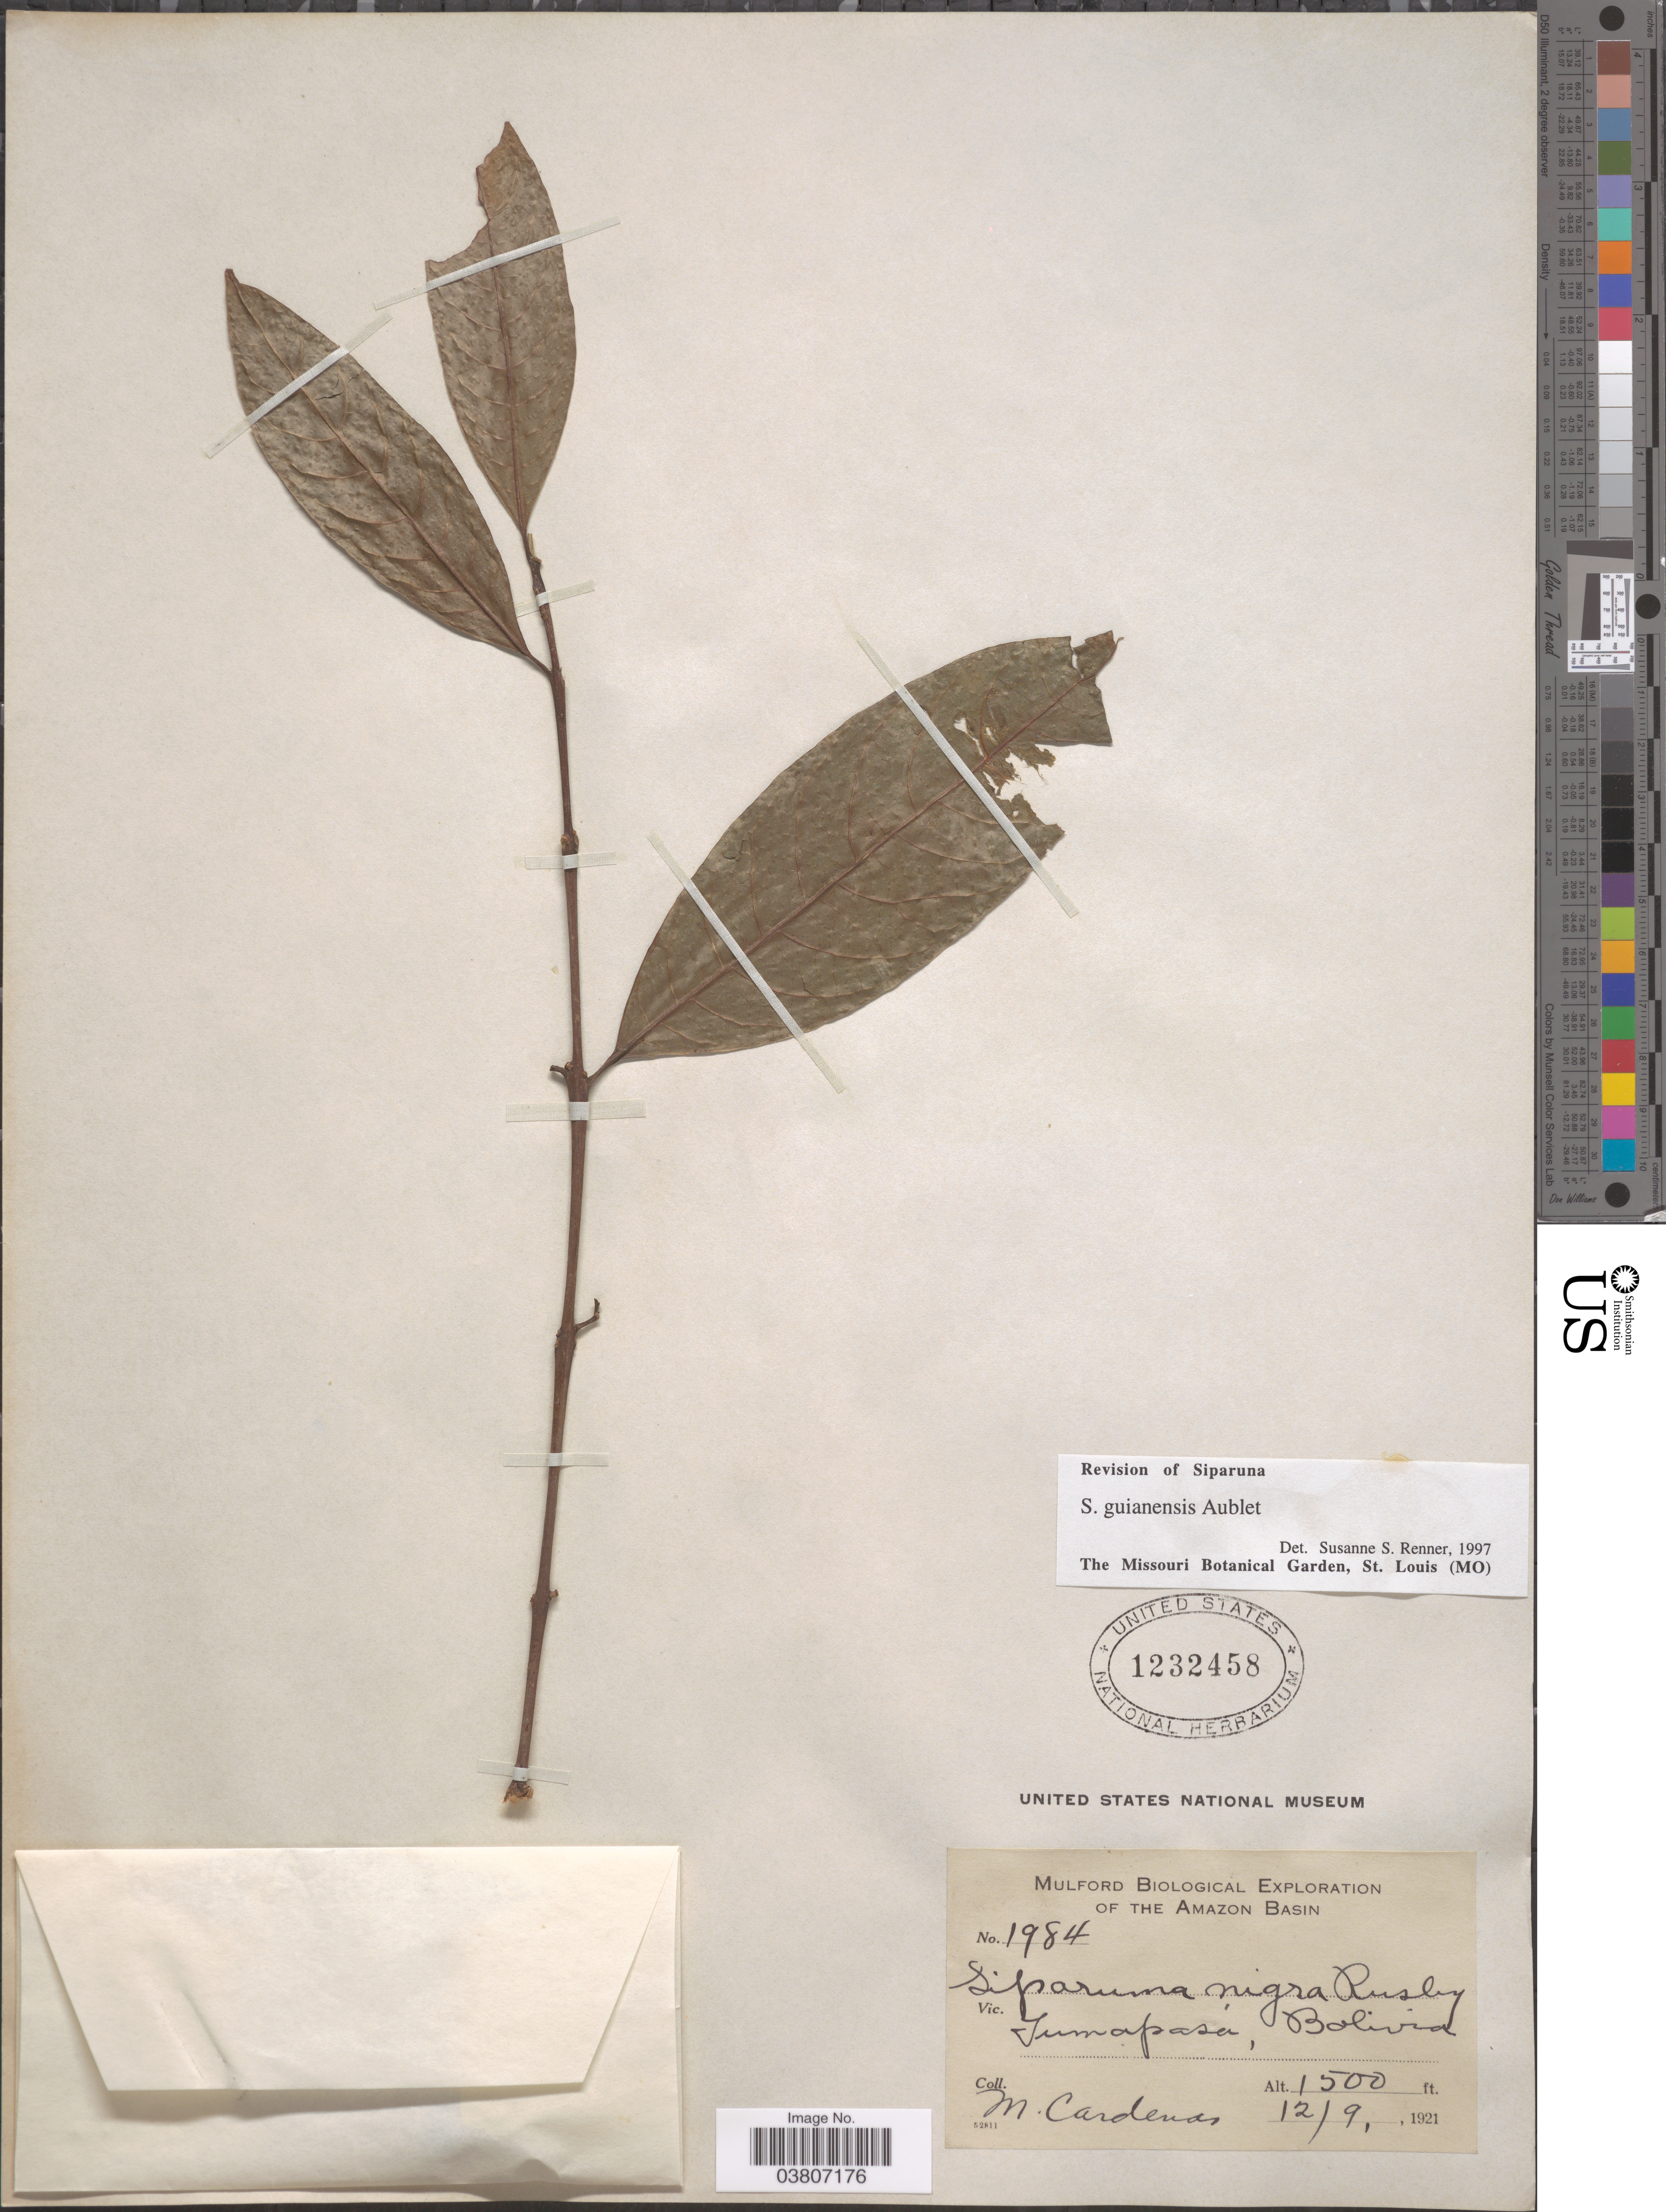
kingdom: Plantae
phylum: Tracheophyta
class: Magnoliopsida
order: Laurales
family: Siparunaceae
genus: Siparuna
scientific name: Siparuna guianensis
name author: Aubl.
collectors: M. Cárdenas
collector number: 1984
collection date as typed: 12-9-1921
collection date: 1921-12-09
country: Bolivia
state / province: La Paz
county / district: Iturralde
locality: Tumupasa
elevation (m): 457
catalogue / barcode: US 1232458